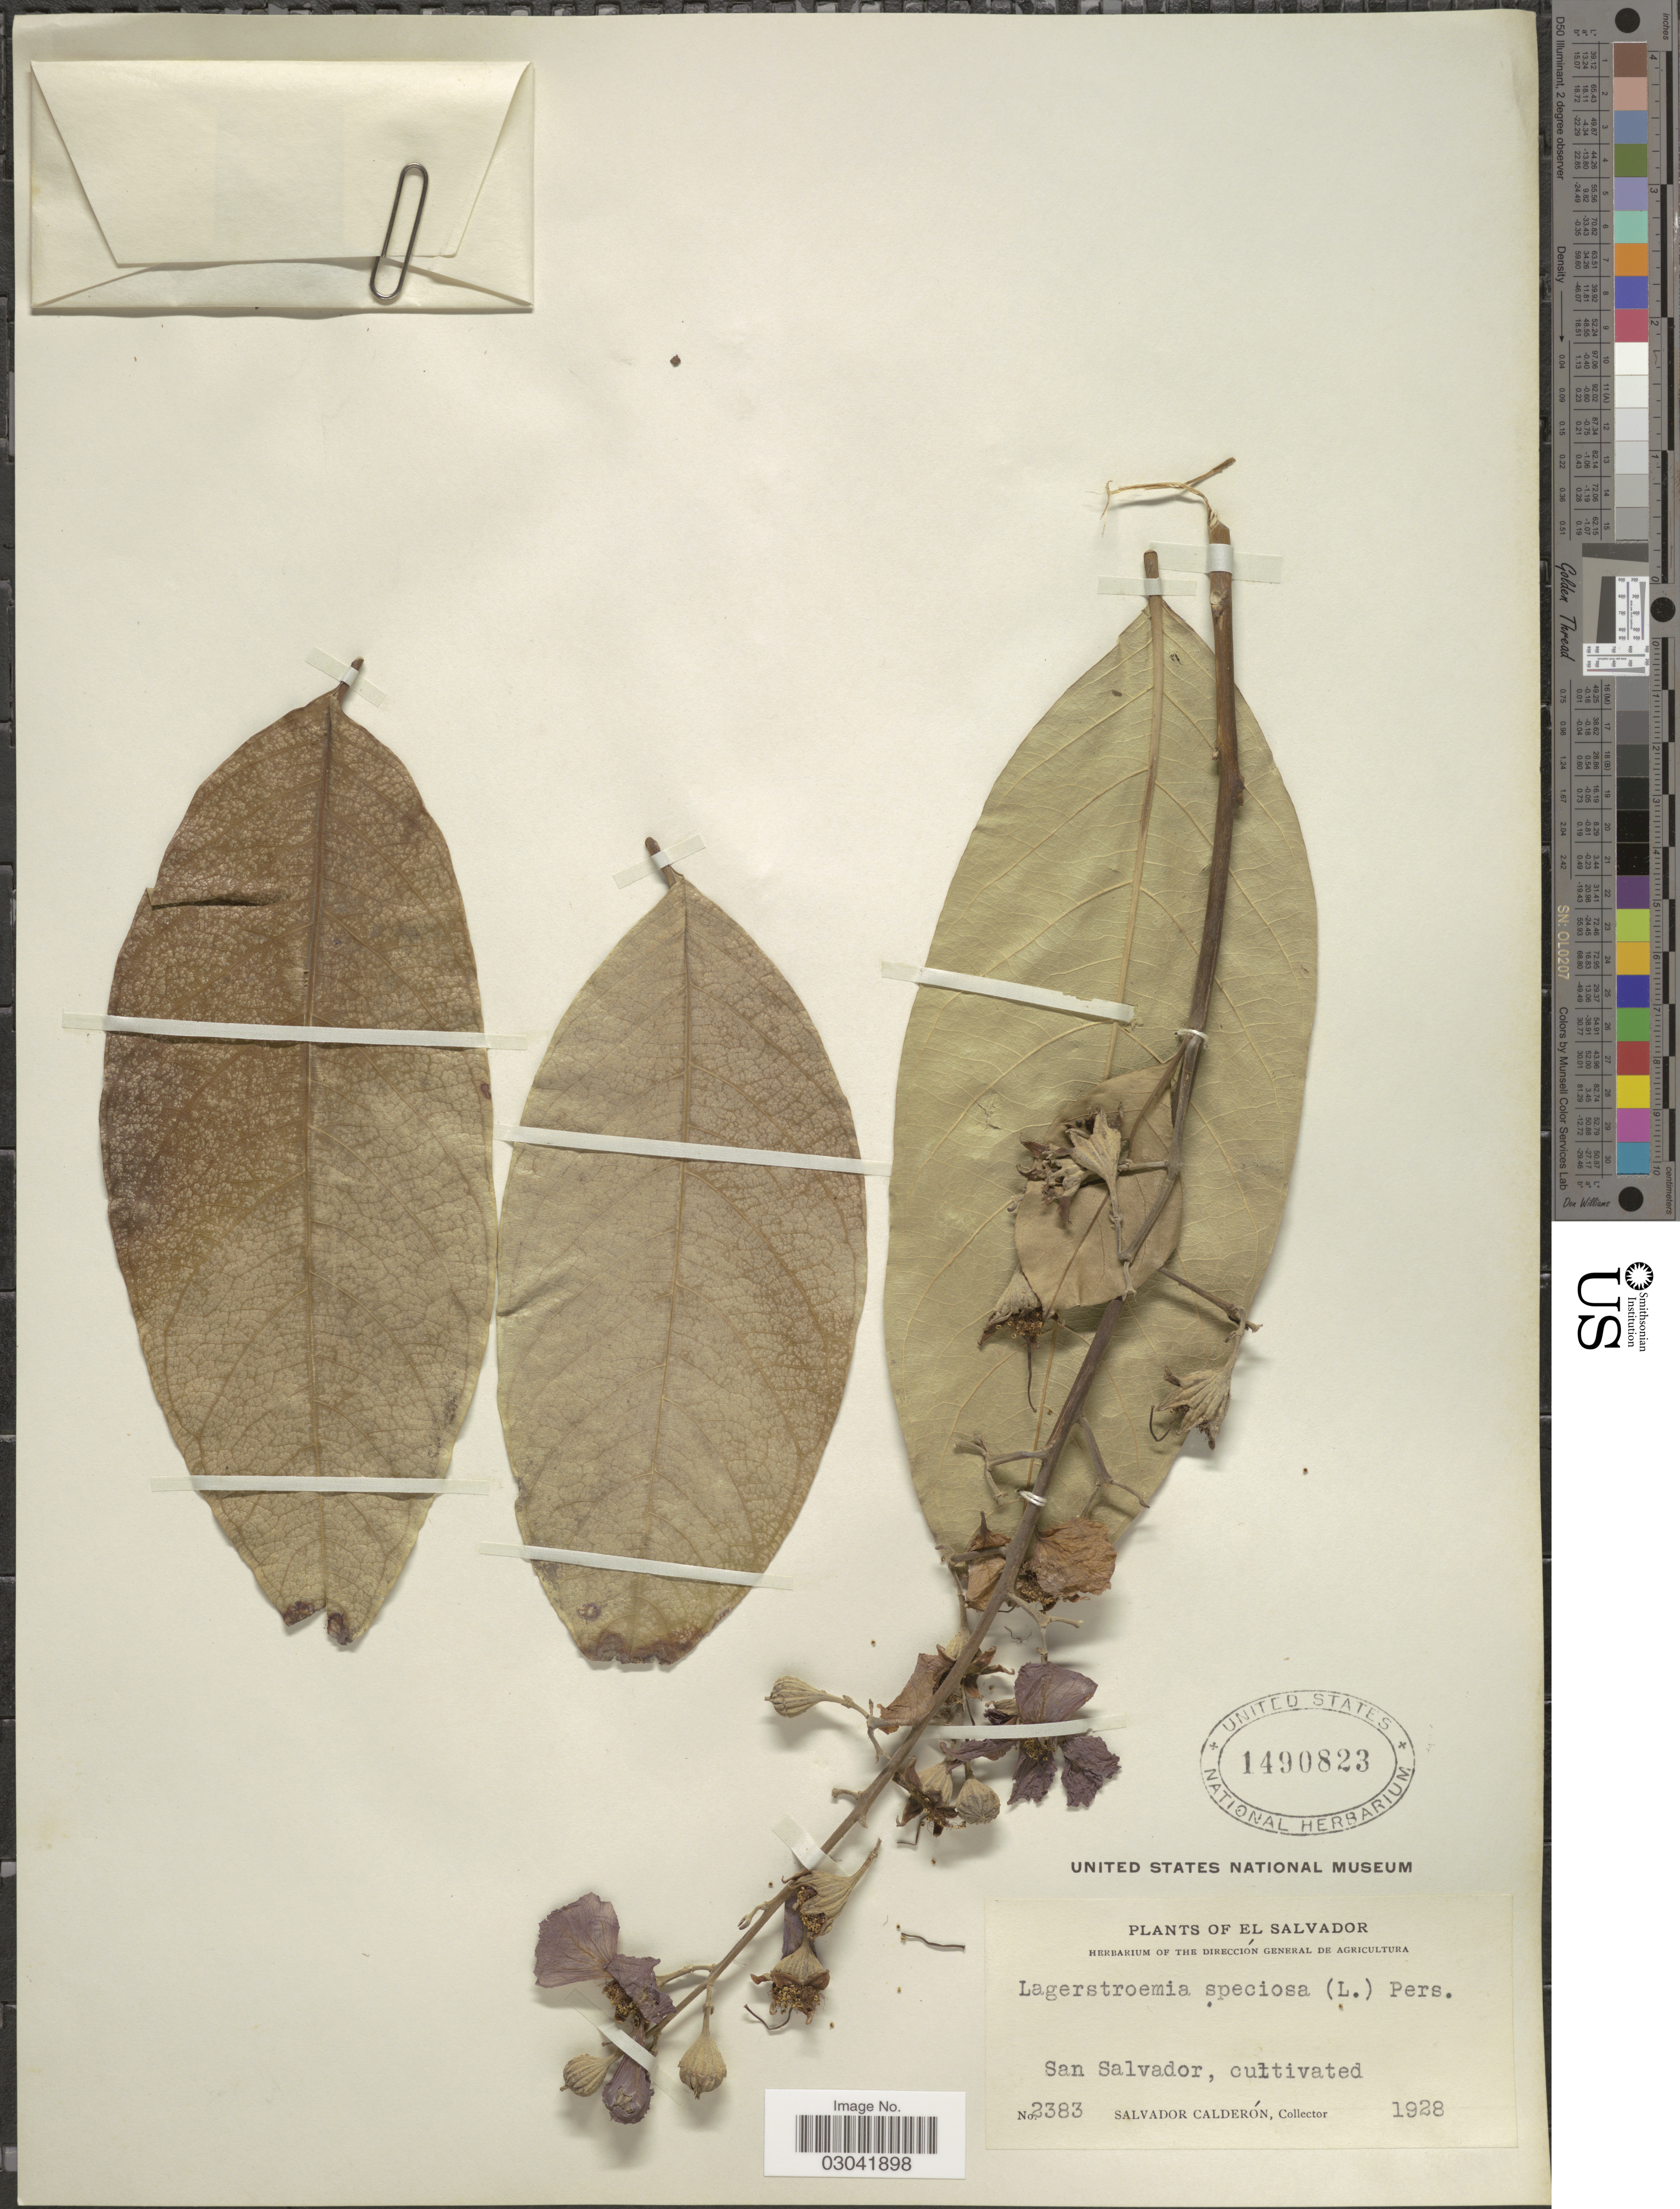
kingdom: Plantae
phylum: Tracheophyta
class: Magnoliopsida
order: Myrtales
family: Lythraceae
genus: Lagerstroemia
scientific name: Lagerstroemia speciosa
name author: (L.) Pers.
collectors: S. Calderón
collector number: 2383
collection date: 1928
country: El Salvador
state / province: San Salvador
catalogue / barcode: US 1490823